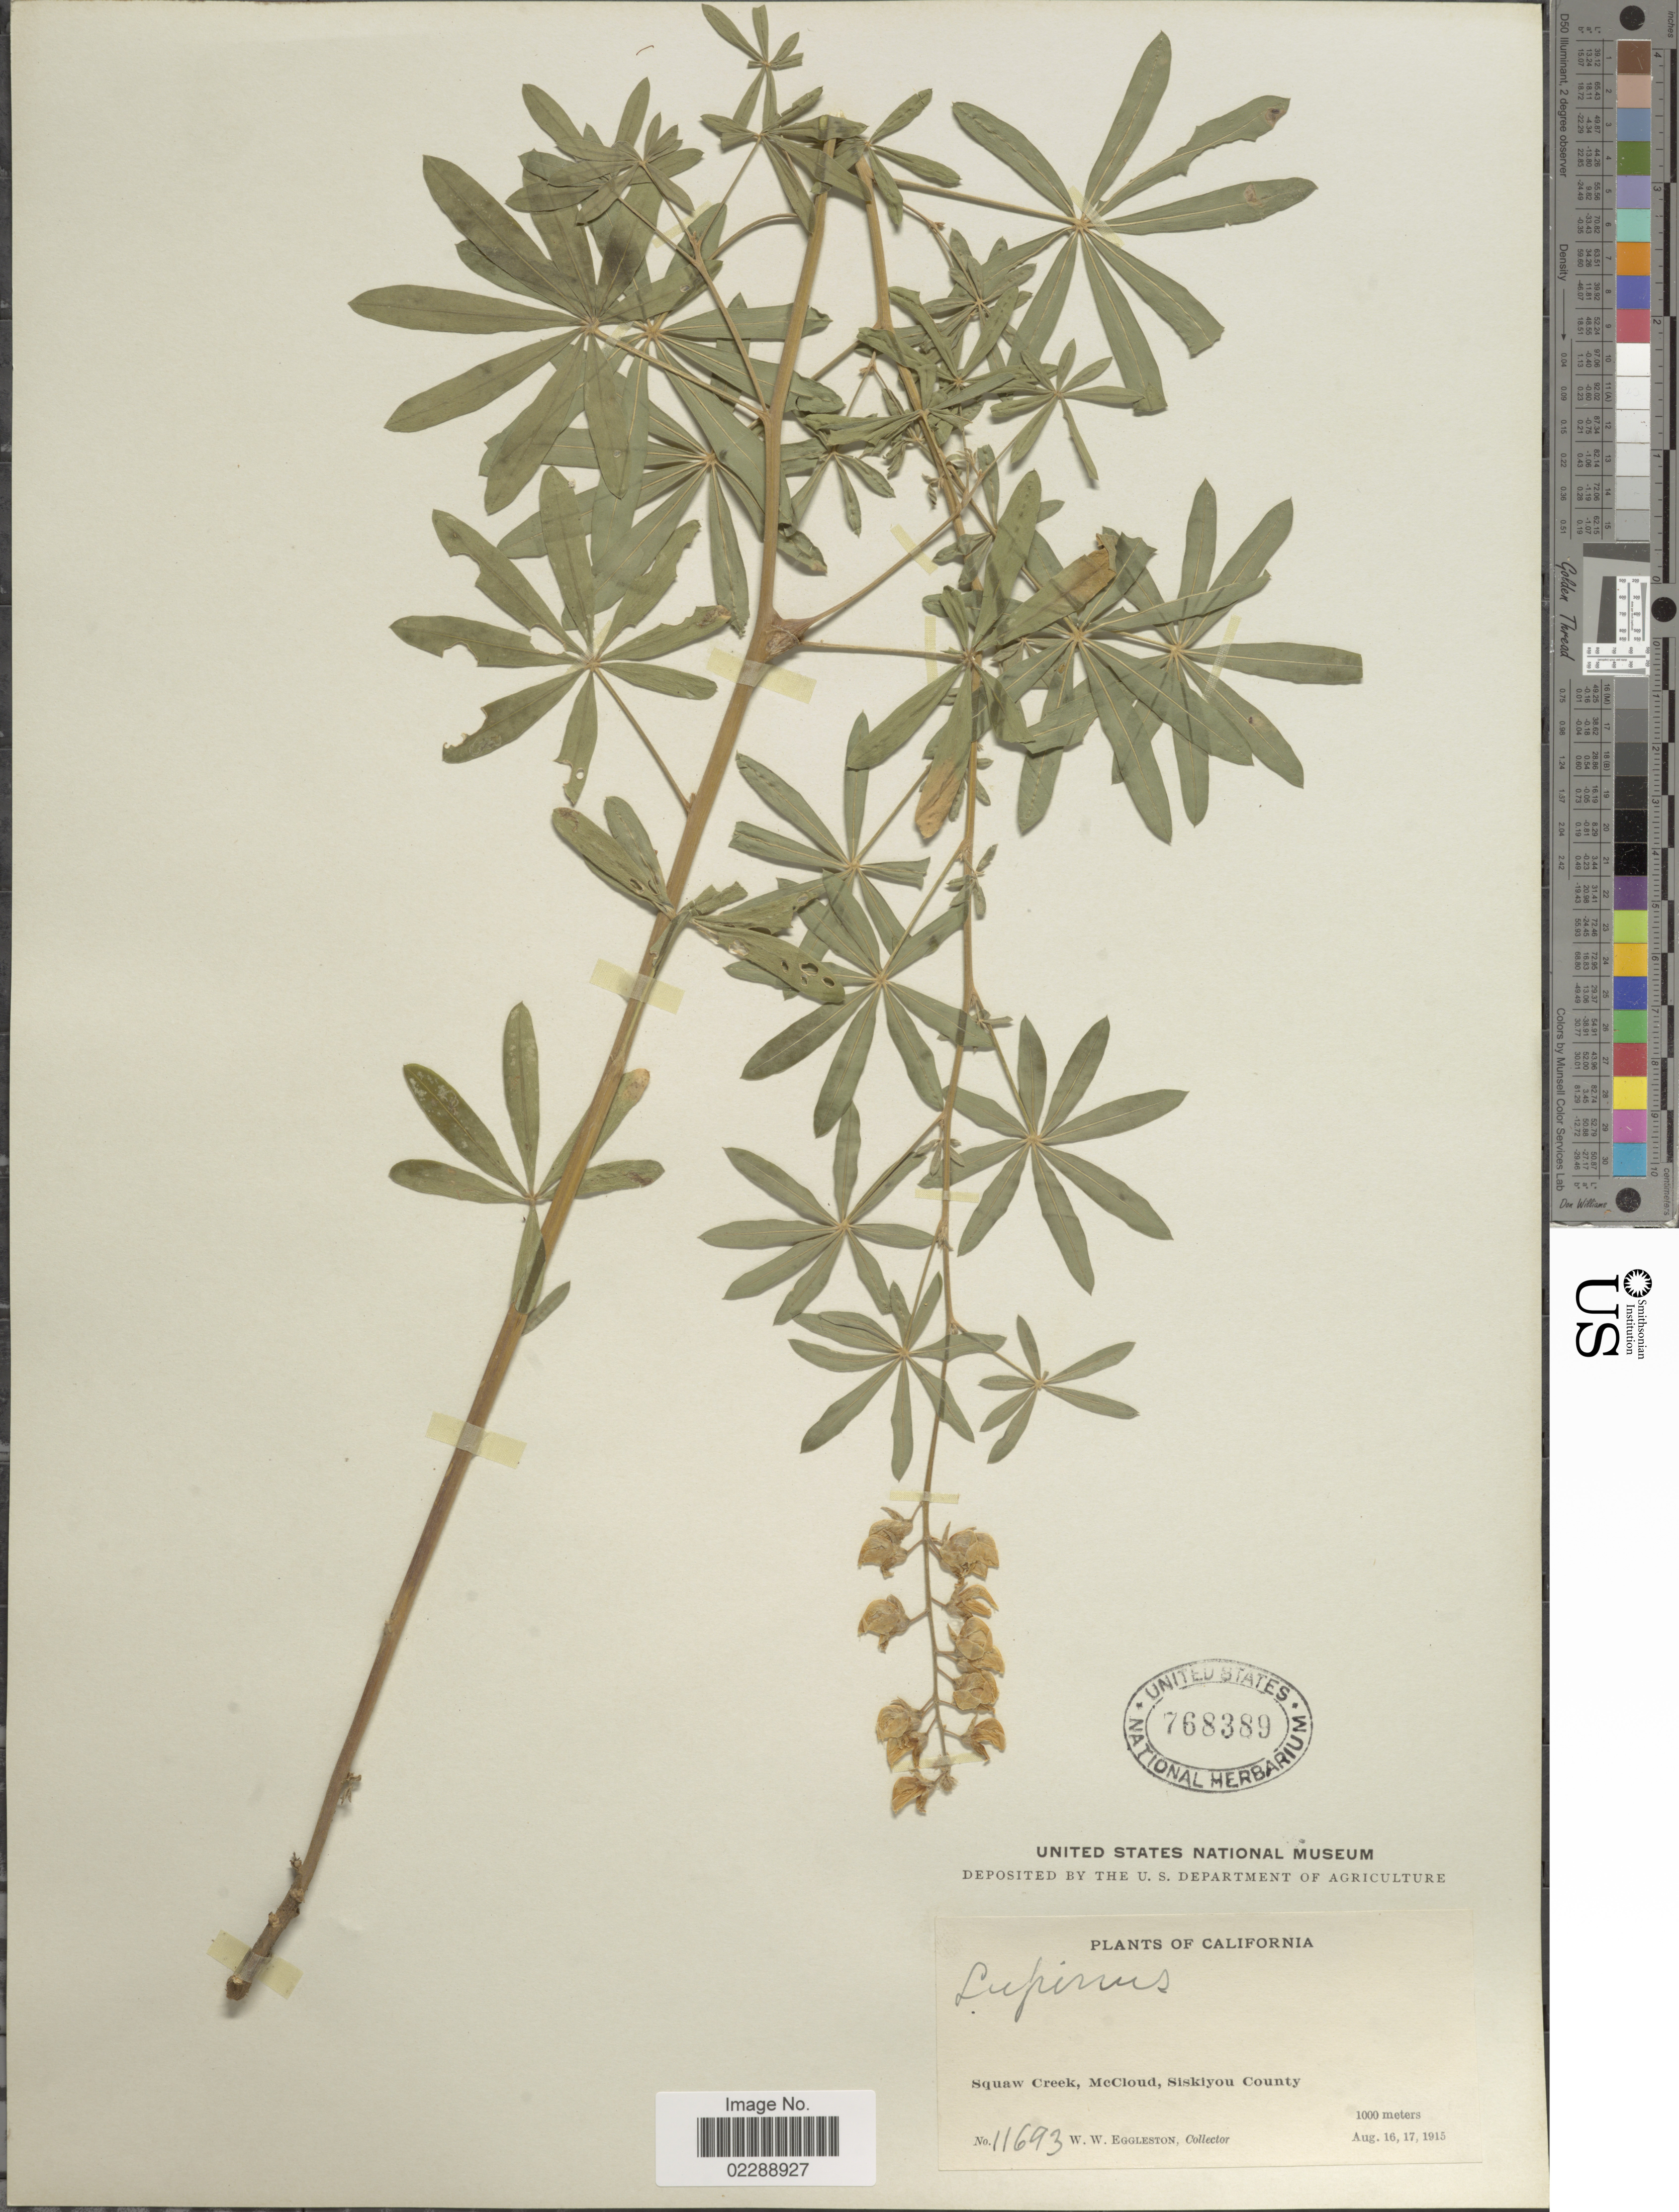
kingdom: Plantae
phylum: Tracheophyta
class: Magnoliopsida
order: Fabales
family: Fabaceae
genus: Lupinus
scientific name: Lupinus sp.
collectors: W. W. Eggleston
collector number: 11693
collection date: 1915-08-16/1915-08-17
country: United States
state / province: California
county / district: Siskiyou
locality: Squaw Creek, McCloud, Siskiyou County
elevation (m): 1000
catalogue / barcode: US 768389